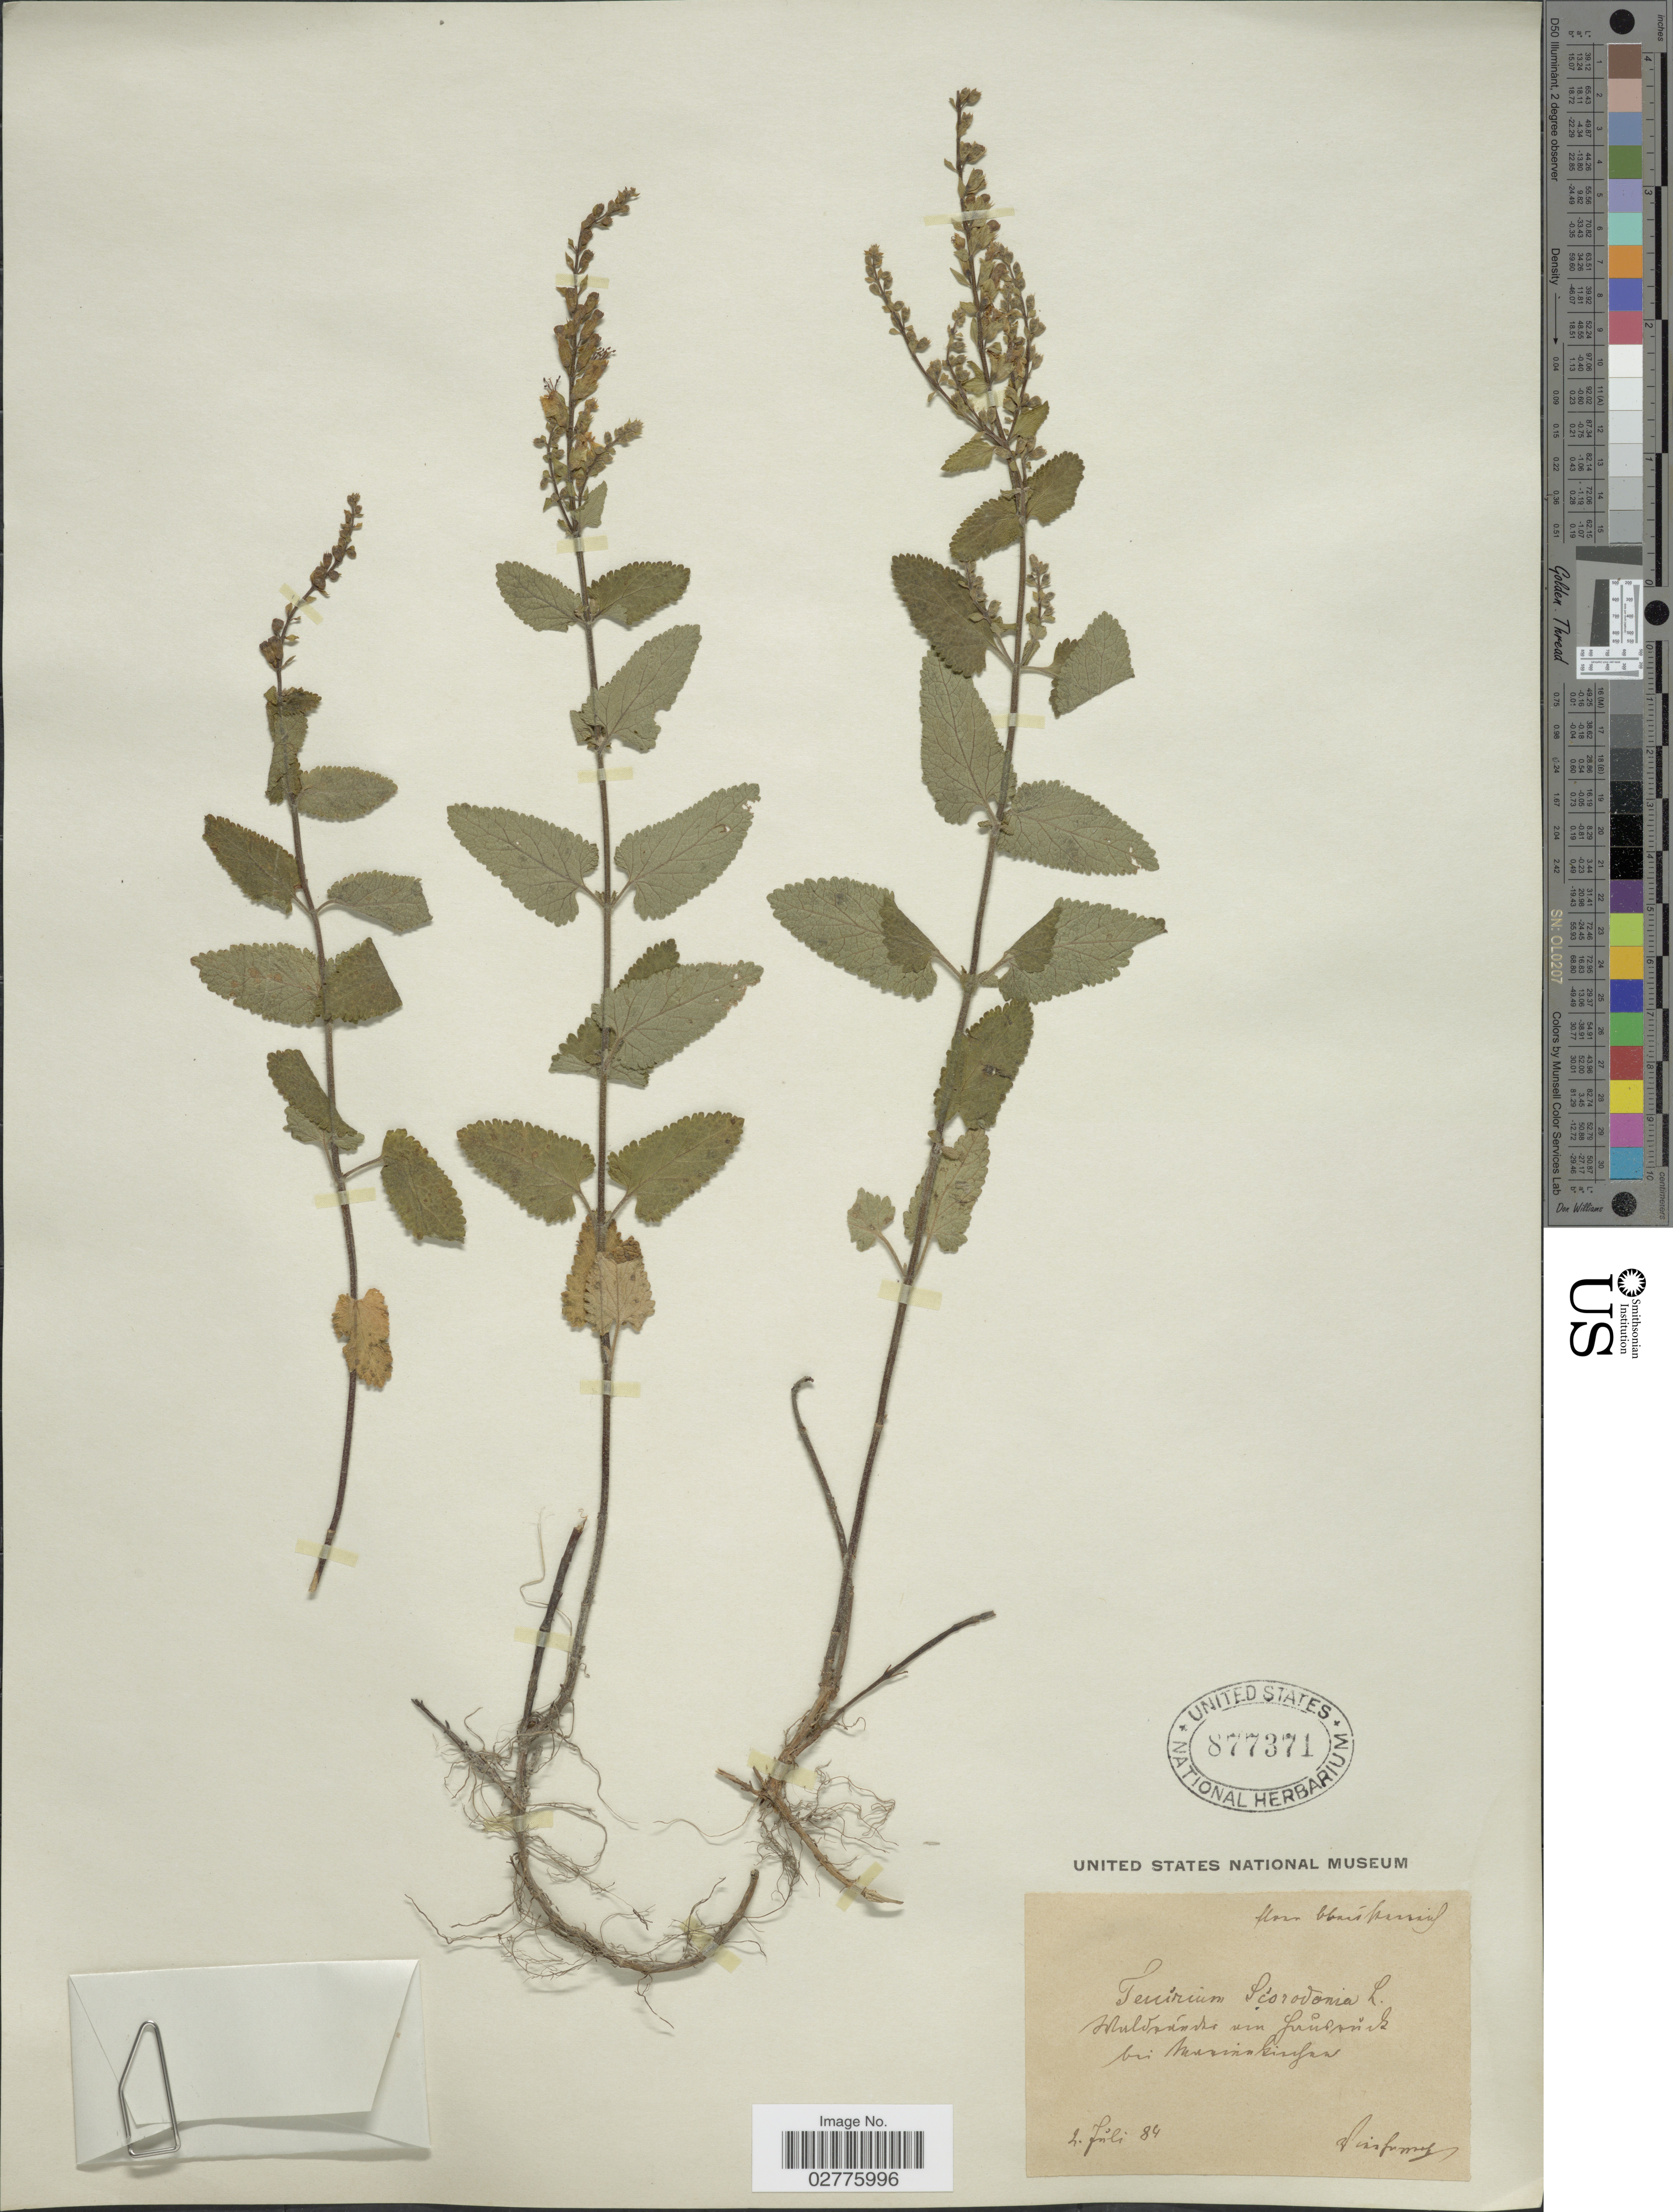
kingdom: Plantae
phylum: Tracheophyta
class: Magnoliopsida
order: Lamiales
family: Lamiaceae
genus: Teucrium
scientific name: Teucrium scorodonia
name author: L.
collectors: F. Vierhapper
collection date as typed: Transcribed d/m/y: 2/7/84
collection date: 1884-07-02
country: Austria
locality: Flora Oberösterreich, Waldränder am Hausruck bei Marienkirchen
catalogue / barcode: US 877371